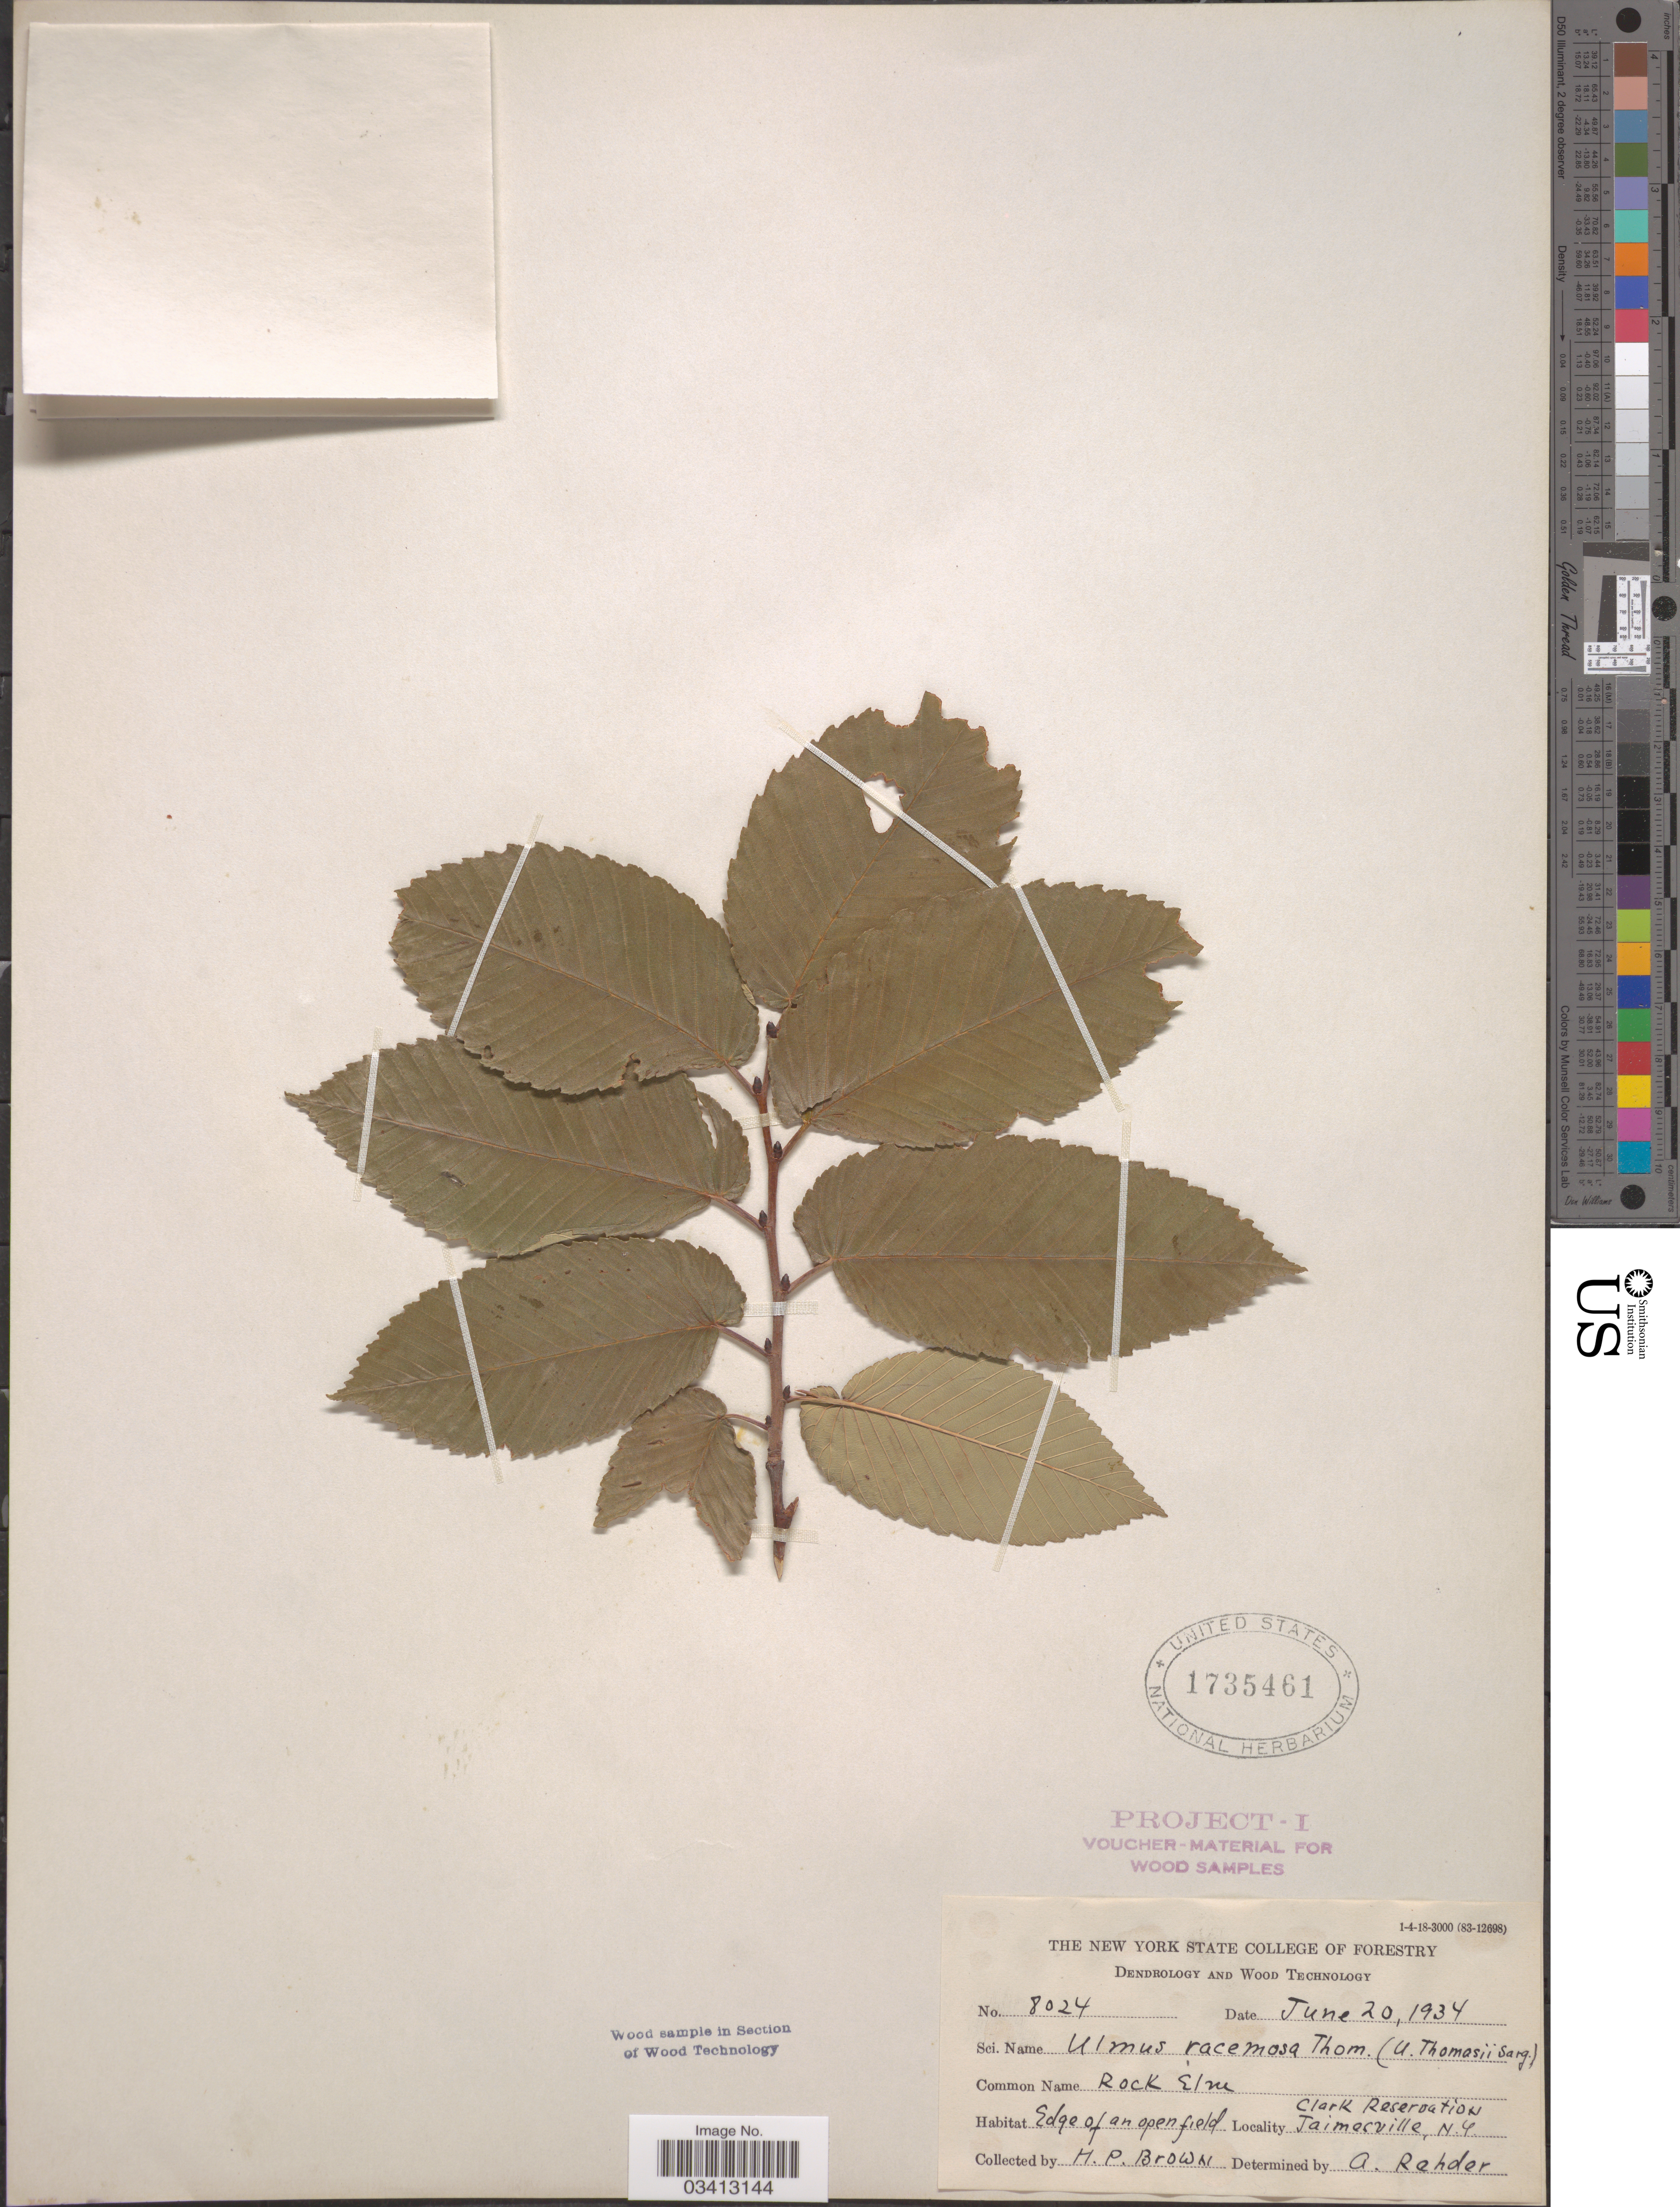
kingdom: Plantae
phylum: Tracheophyta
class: Magnoliopsida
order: Rosales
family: Ulmaceae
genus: Ulmus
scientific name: Ulmus thomasii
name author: Sarg.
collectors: H. P. Brown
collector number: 8024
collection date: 1934-06-20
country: United States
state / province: New York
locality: Clark Reservation. Jaimesville.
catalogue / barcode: US 1735461